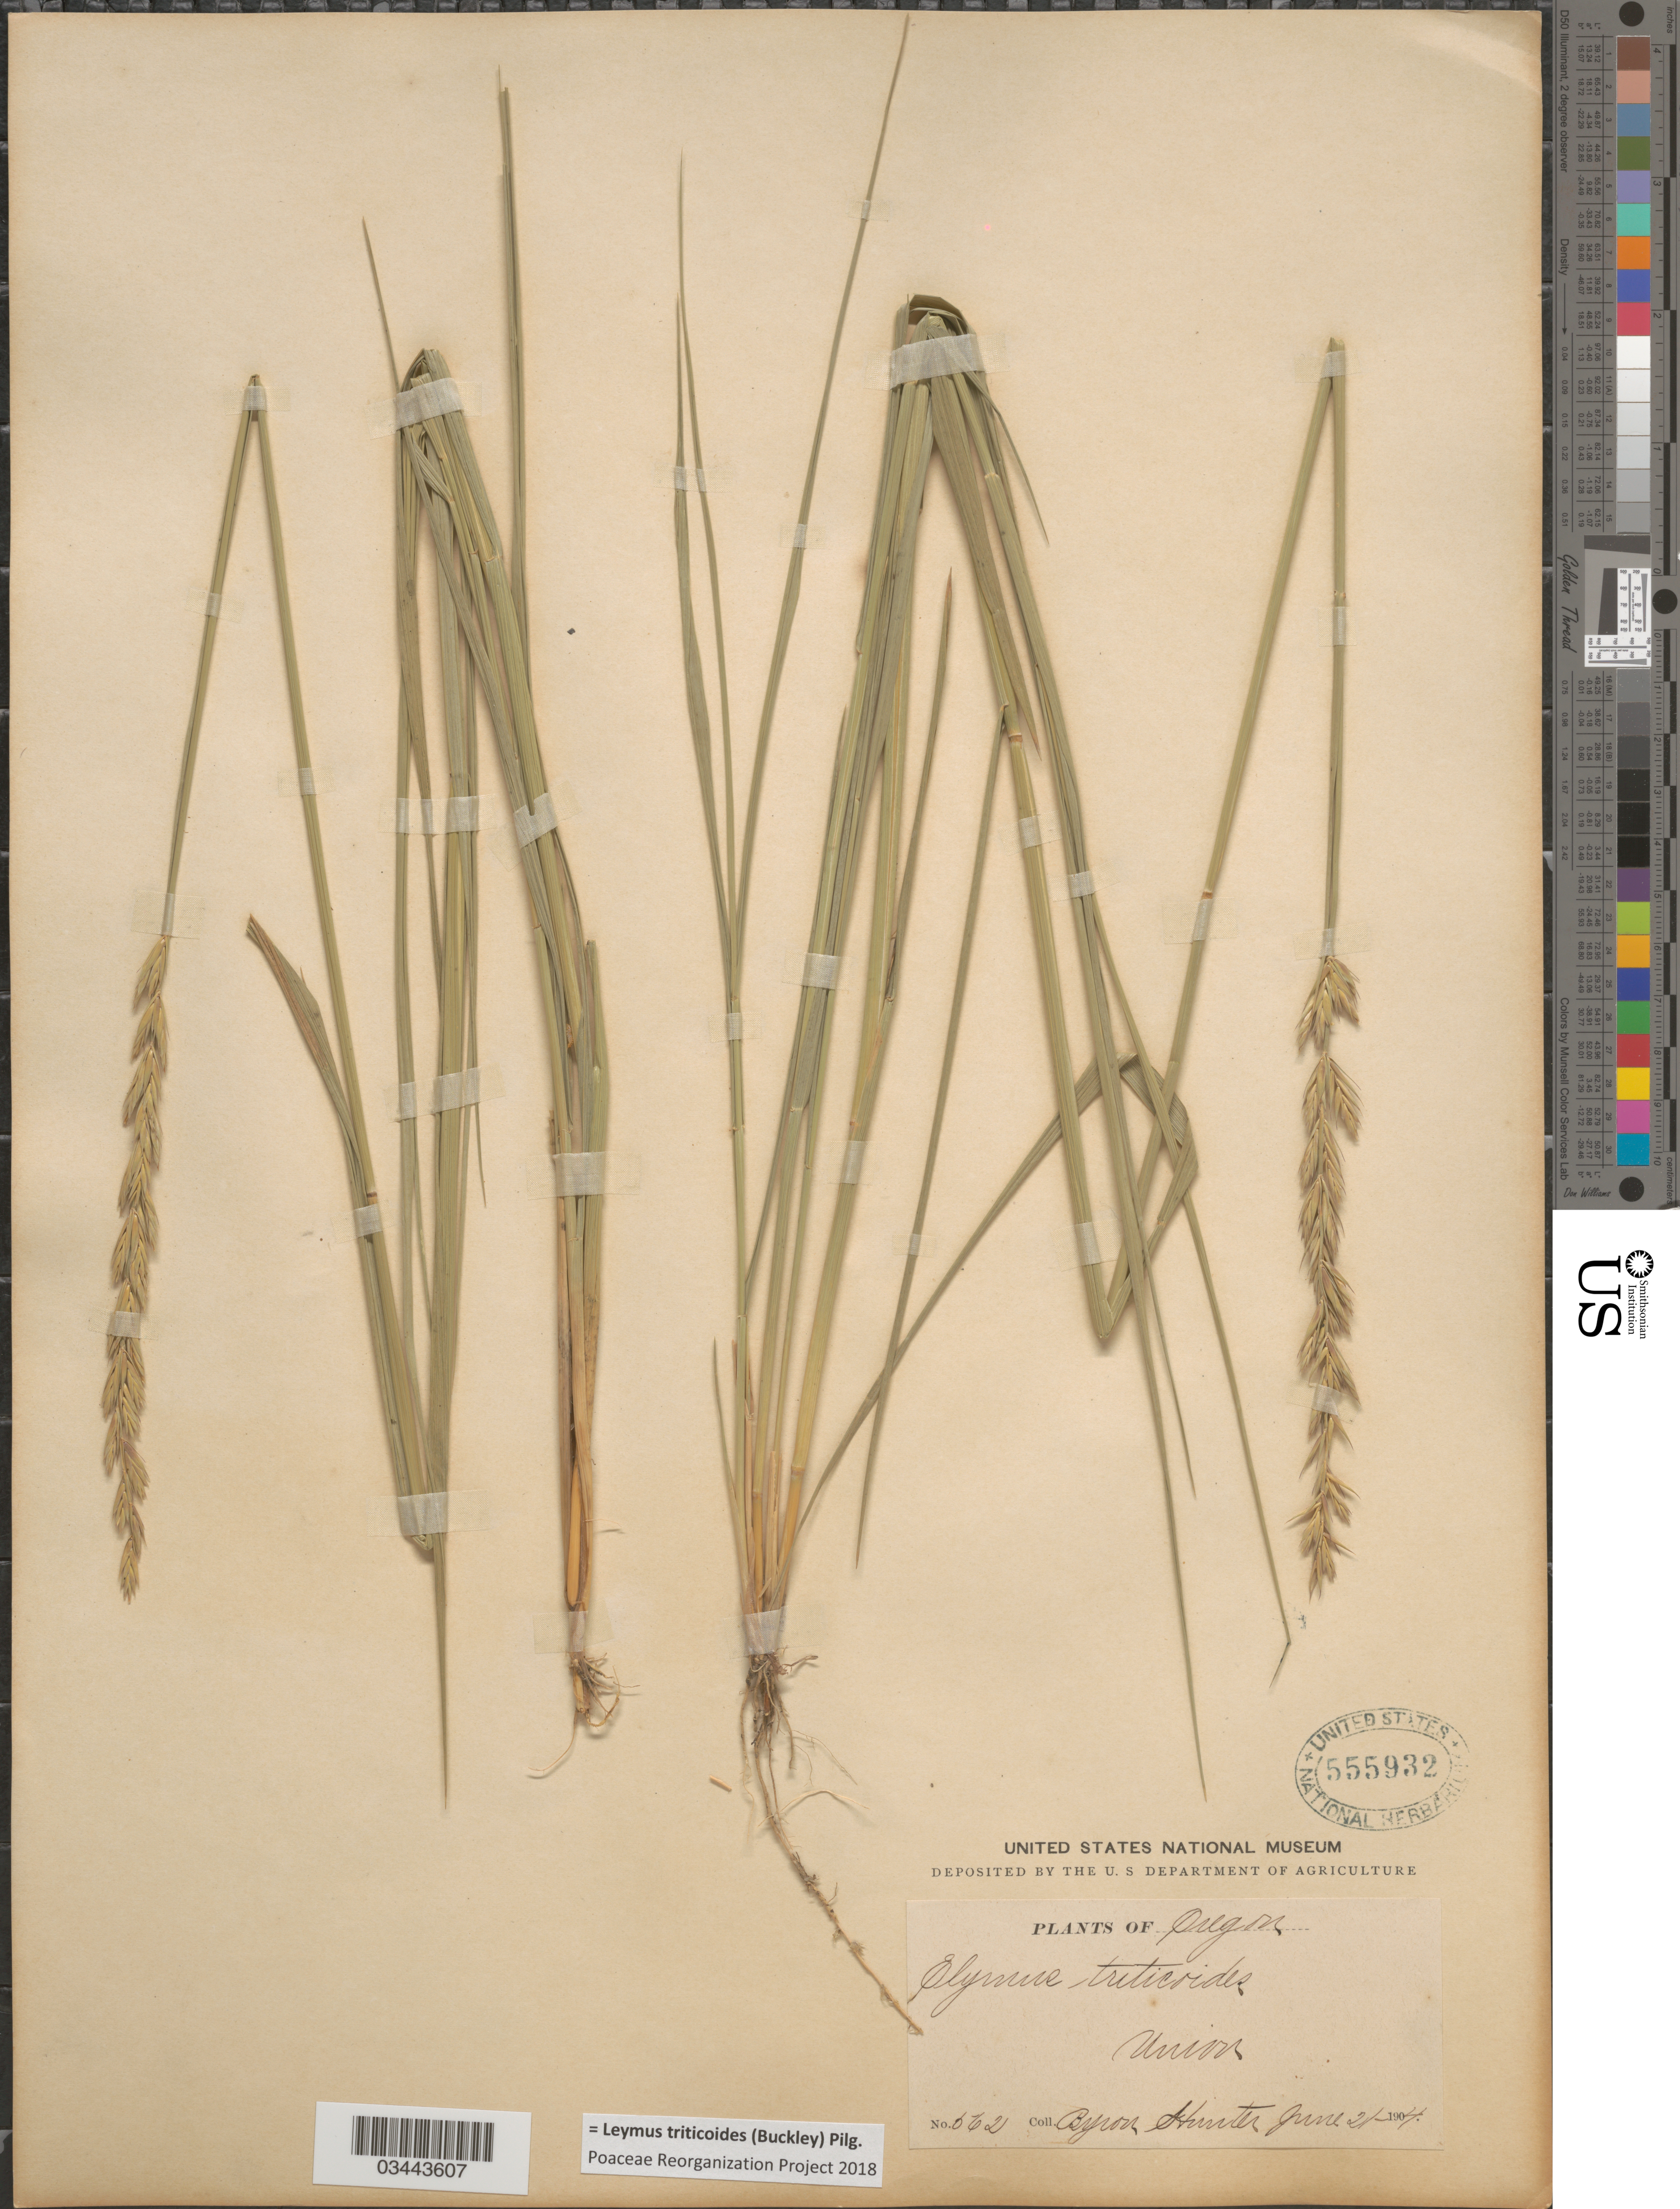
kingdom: Plantae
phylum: Tracheophyta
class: Liliopsida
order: Poales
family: Poaceae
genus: Leymus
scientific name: Leymus triticoides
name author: (Buckley) Pilg.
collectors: B. Hunter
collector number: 662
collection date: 1904-06-21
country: United States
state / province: Oregon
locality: Union.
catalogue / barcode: US 555932